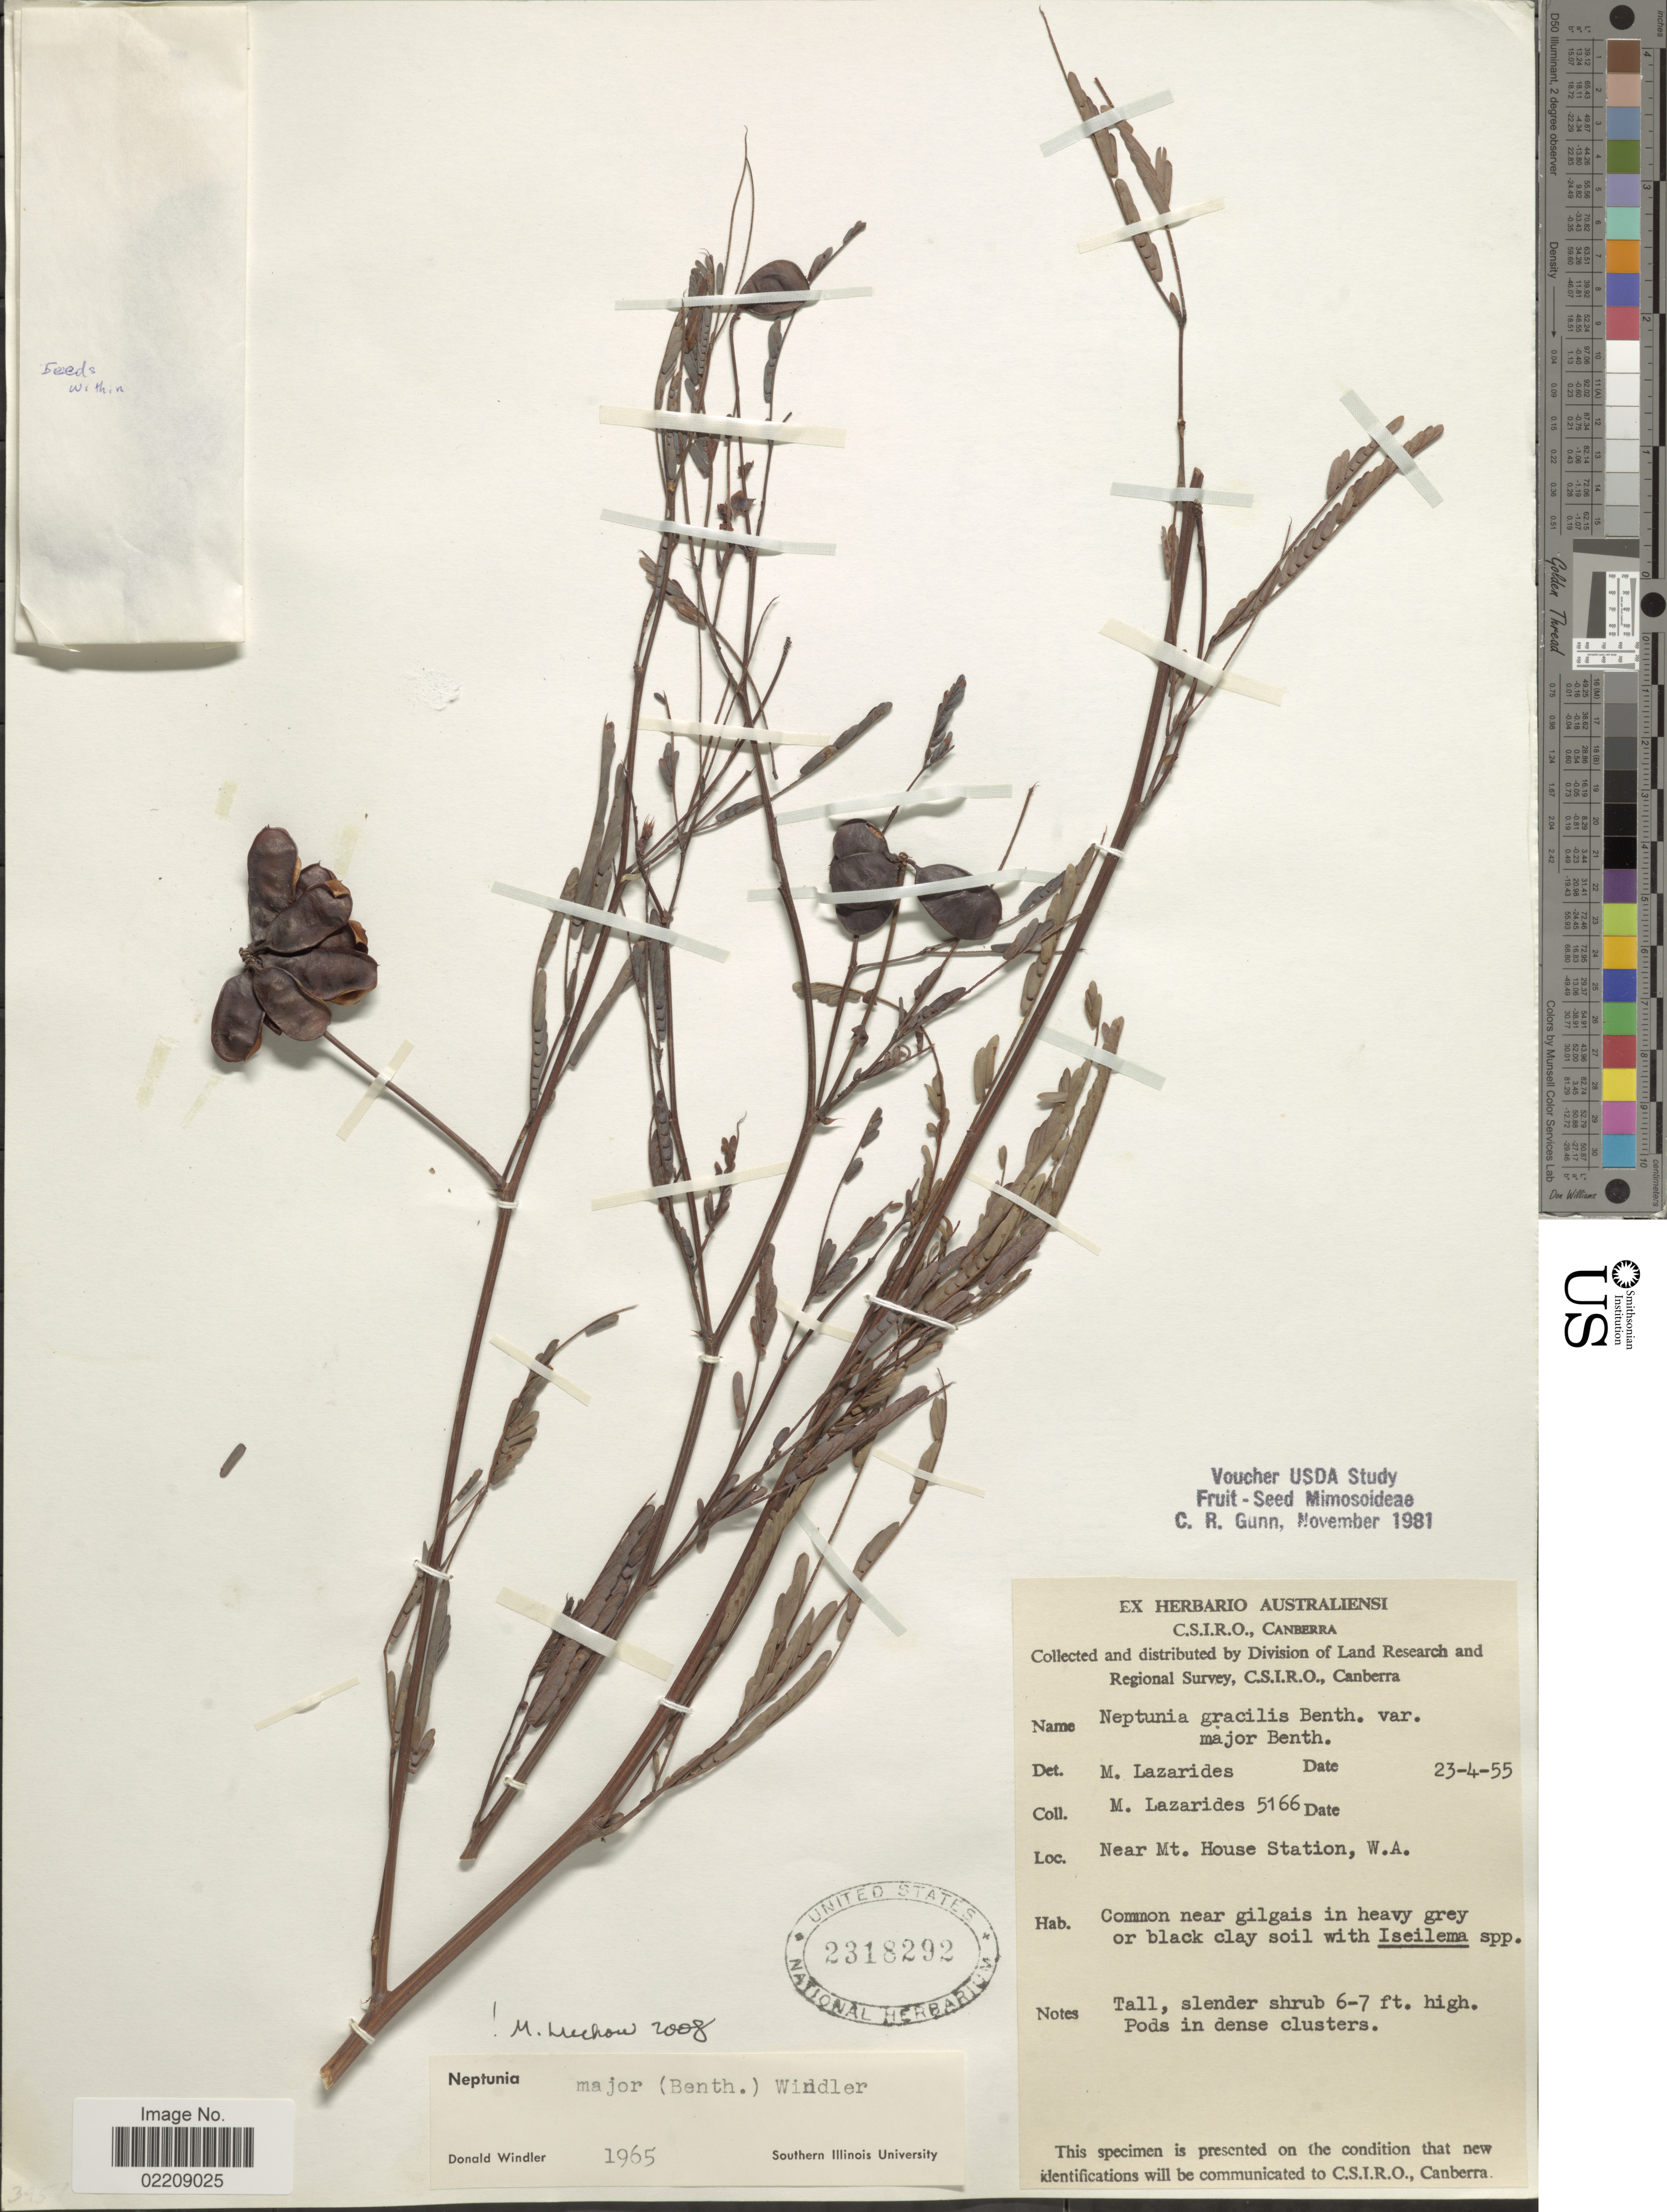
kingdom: Plantae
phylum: Tracheophyta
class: Magnoliopsida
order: Fabales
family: Fabaceae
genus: Neptunia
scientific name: Neptunia major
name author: (Benth.) Windler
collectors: M. Lazarides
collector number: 5166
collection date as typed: Transcribed d/m/y: 23/4/55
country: Australia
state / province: Western Australia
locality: Near Mt. House Station, W.A.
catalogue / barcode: US 2318292